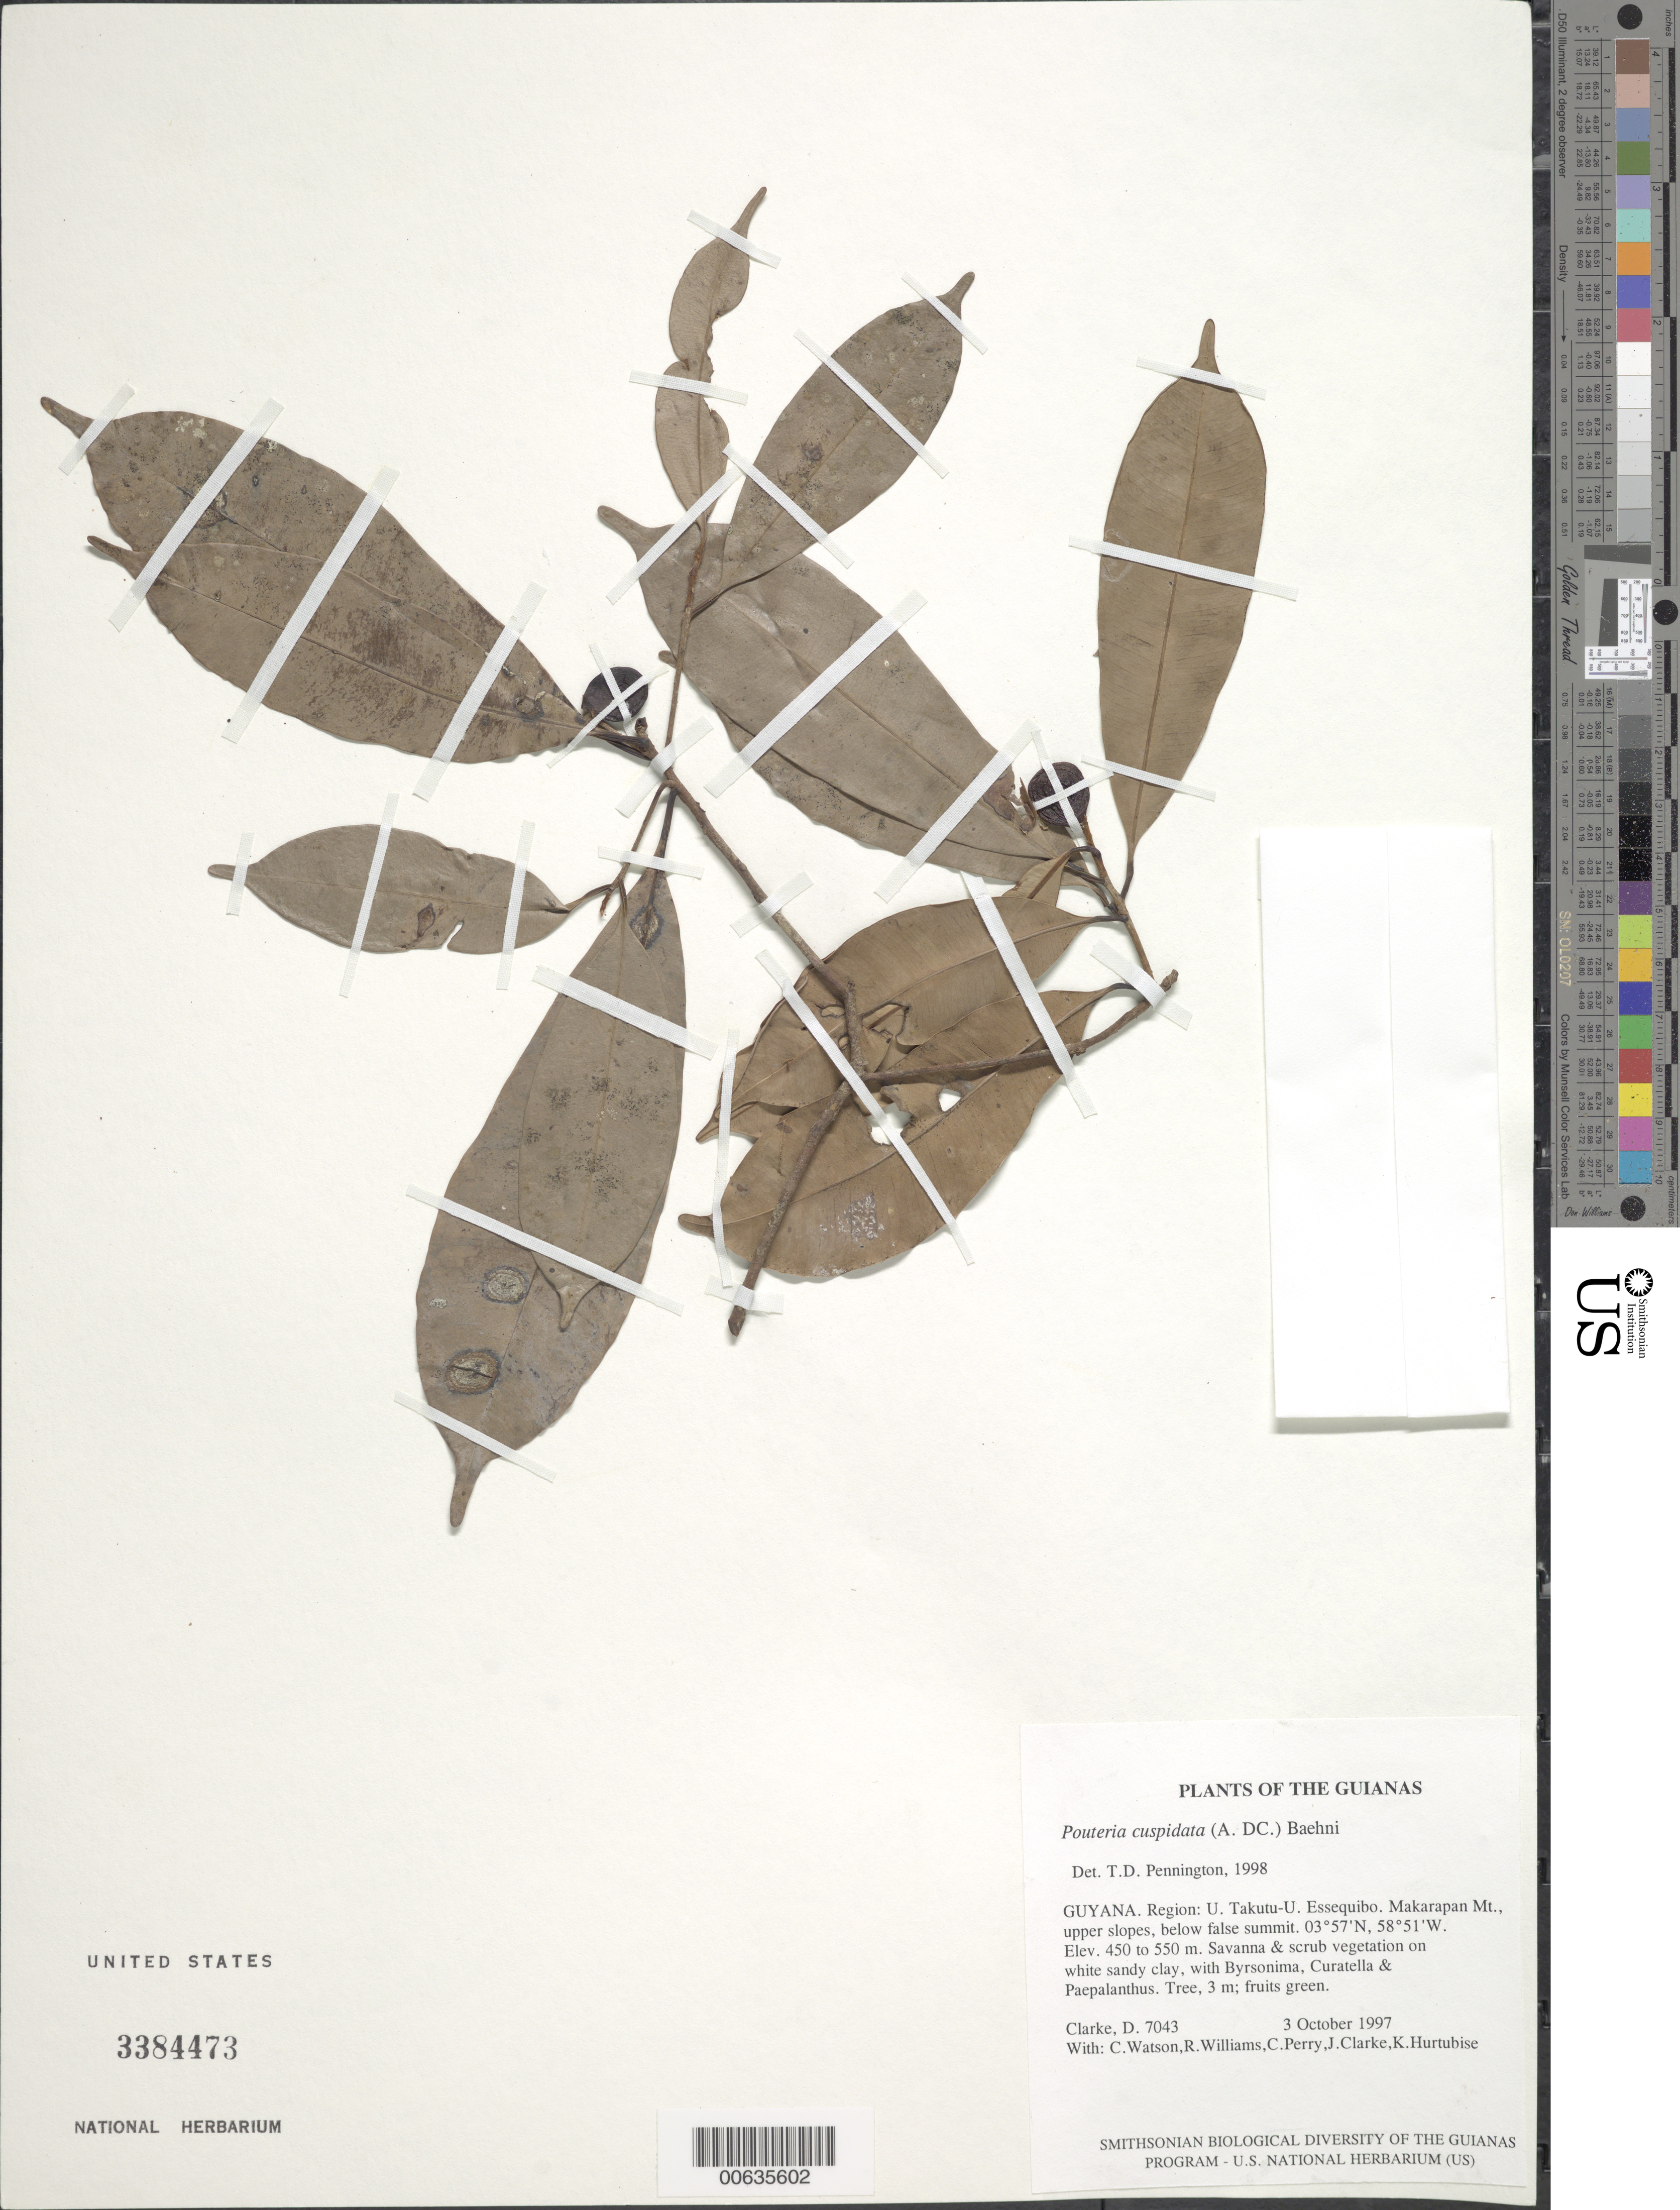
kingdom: Plantae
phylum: Tracheophyta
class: Magnoliopsida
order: Ericales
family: Sapotaceae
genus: Pouteria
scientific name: Pouteria cuspidata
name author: (A. DC.) Baehni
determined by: Pennington, T. D., (K)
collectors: H. D. Clarke, C. Watson, R. Williams, C. Perry, J. Clarke & K. Hurtubise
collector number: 7043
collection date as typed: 3 October 1997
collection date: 1997-10-03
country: Guyana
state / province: U. Takutu-U. Essequibo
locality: Makarapan Mt., upper slopes, below false summit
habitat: Savanna & scrub vegetation on white sandy clay, with Byrsonima, Curatella & Paepalanthus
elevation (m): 450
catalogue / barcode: US 3384473